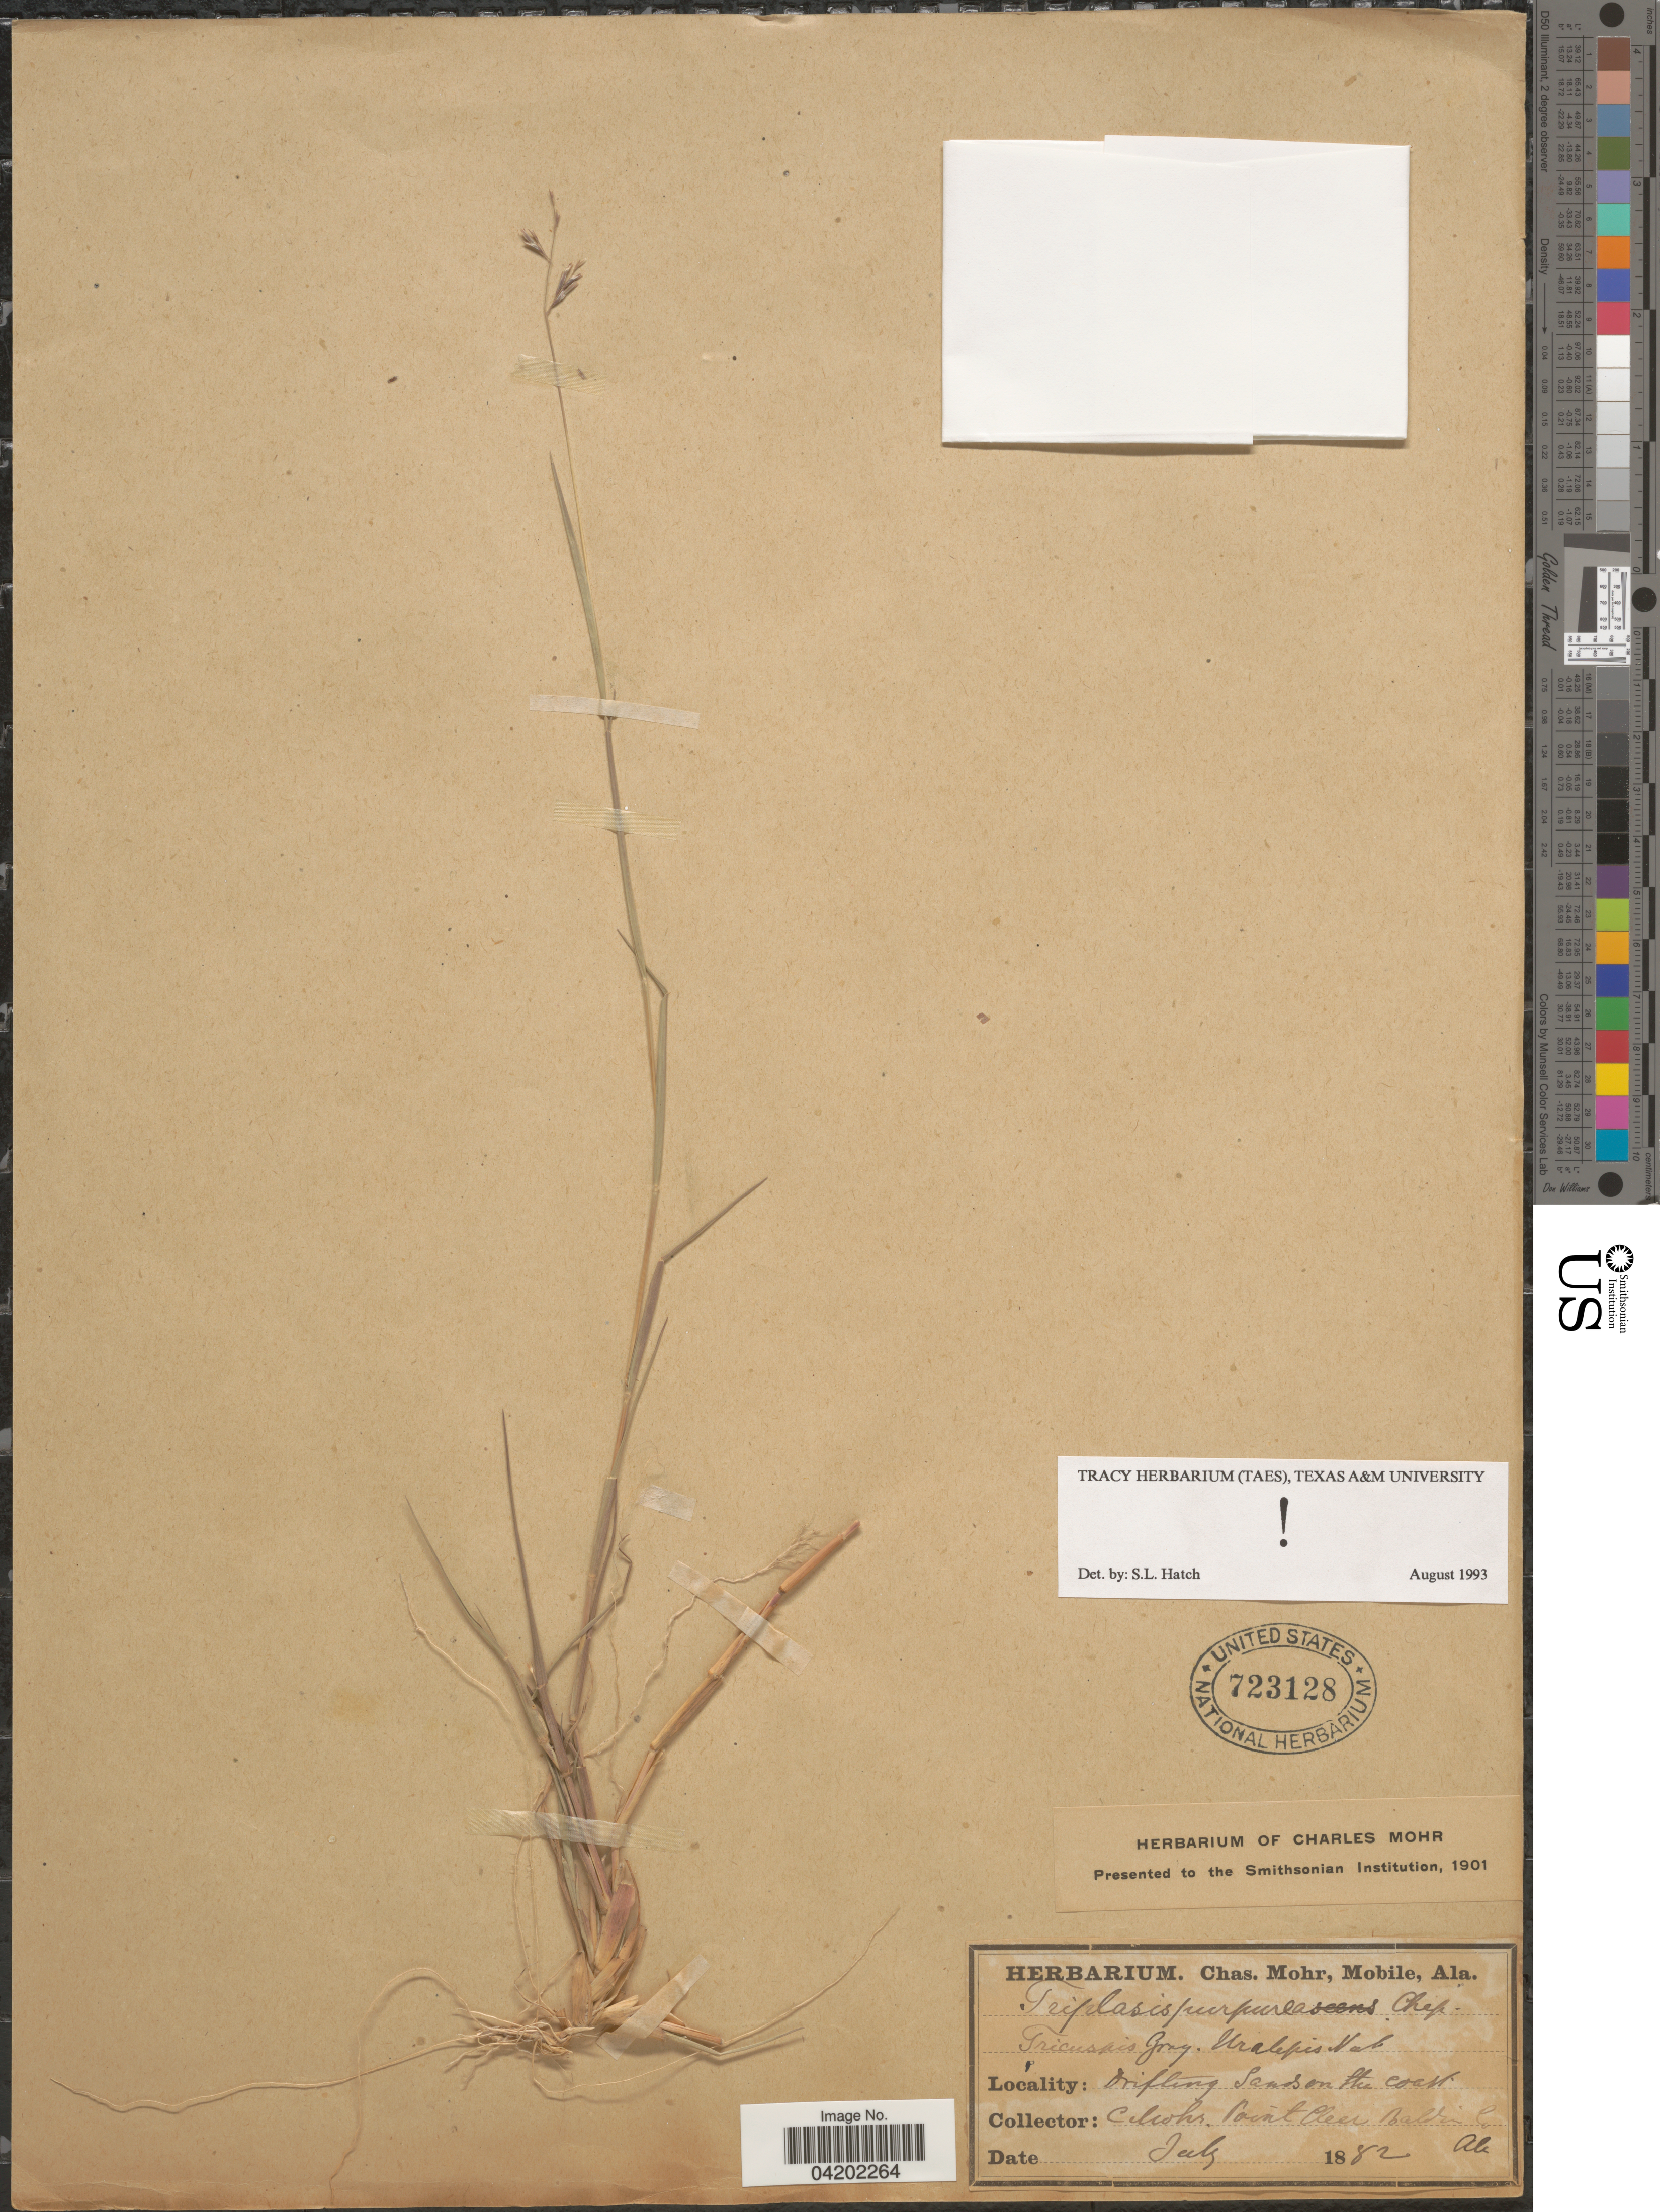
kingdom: Plantae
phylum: Tracheophyta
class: Liliopsida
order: Poales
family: Poaceae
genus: Triplasis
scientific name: Triplasis purpurea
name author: (Walter) Chapm.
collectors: ex herb. Charles Mohr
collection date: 1882-07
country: United States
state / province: Alabama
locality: Drifting Sands on the coast. Point Clear Baldwin Co.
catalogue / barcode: US 723128